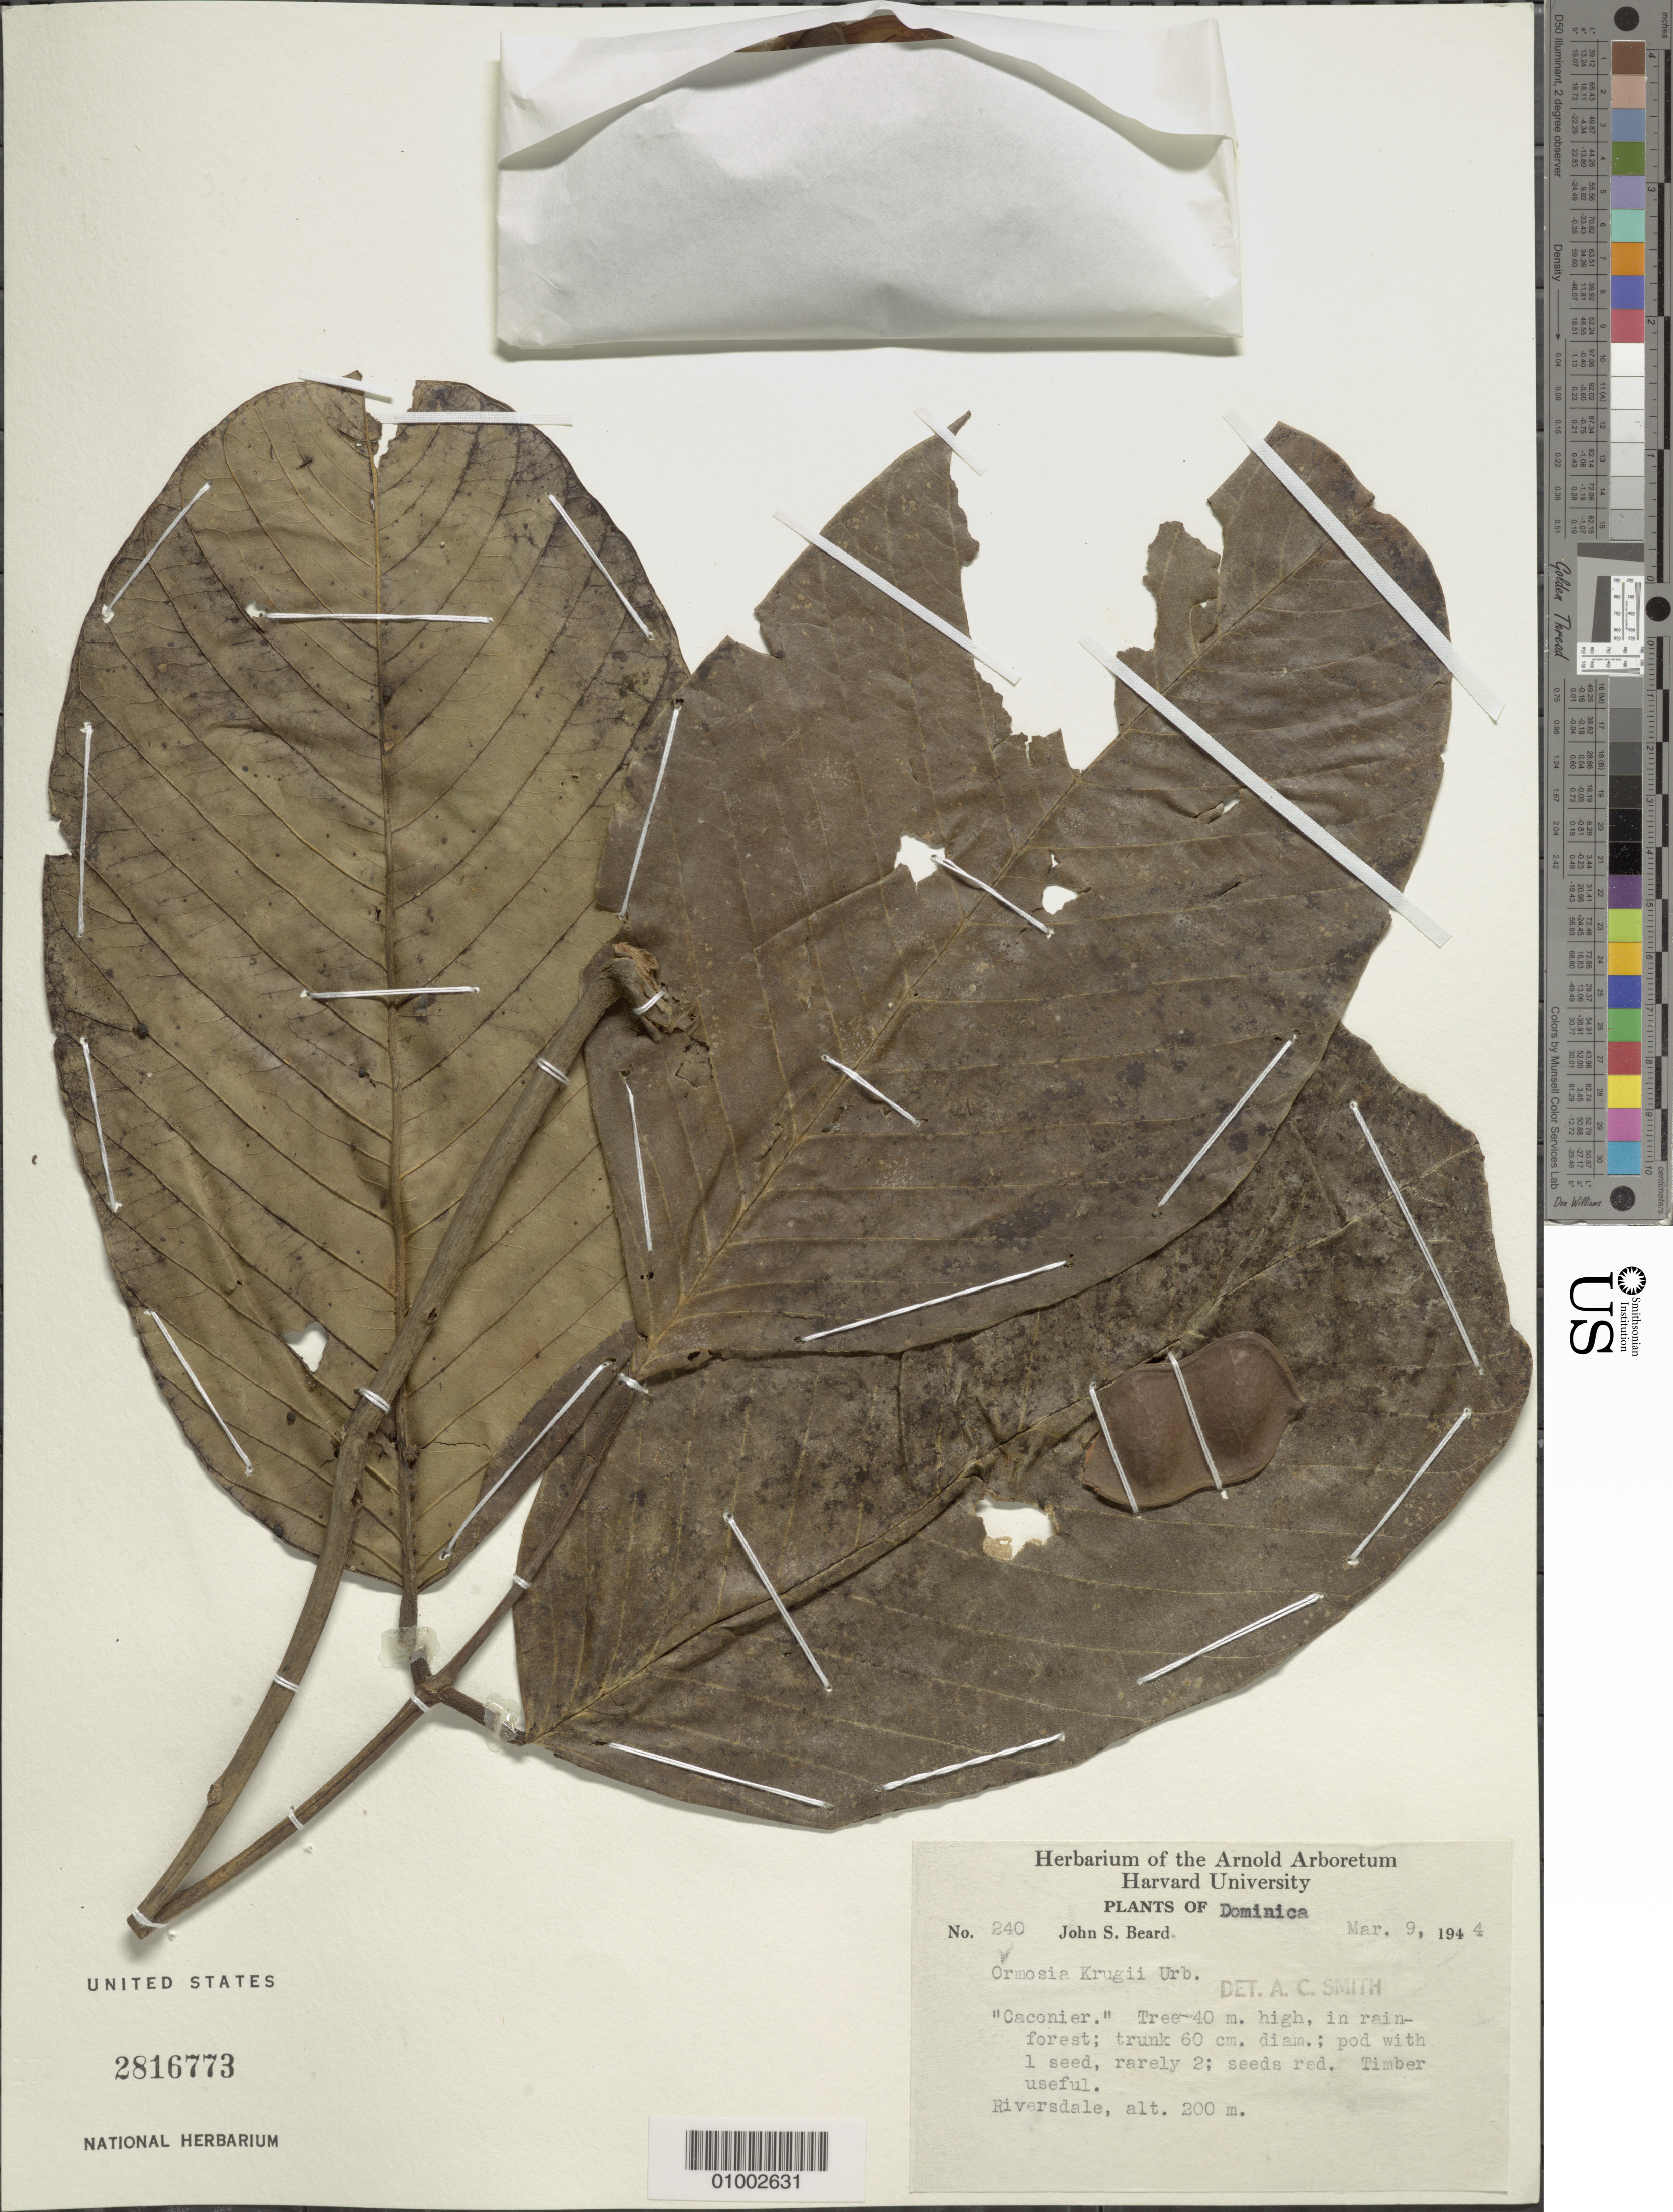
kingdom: Plantae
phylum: Tracheophyta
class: Magnoliopsida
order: Fabales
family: Fabaceae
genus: Ormosia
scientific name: Ormosia krugii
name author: Urb.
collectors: J. Beard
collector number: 240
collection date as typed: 09 Mar 1944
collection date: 1944-03-09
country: Dominica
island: Dominica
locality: Riversdale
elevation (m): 200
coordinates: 0 N, 0 E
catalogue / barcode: US 2816773